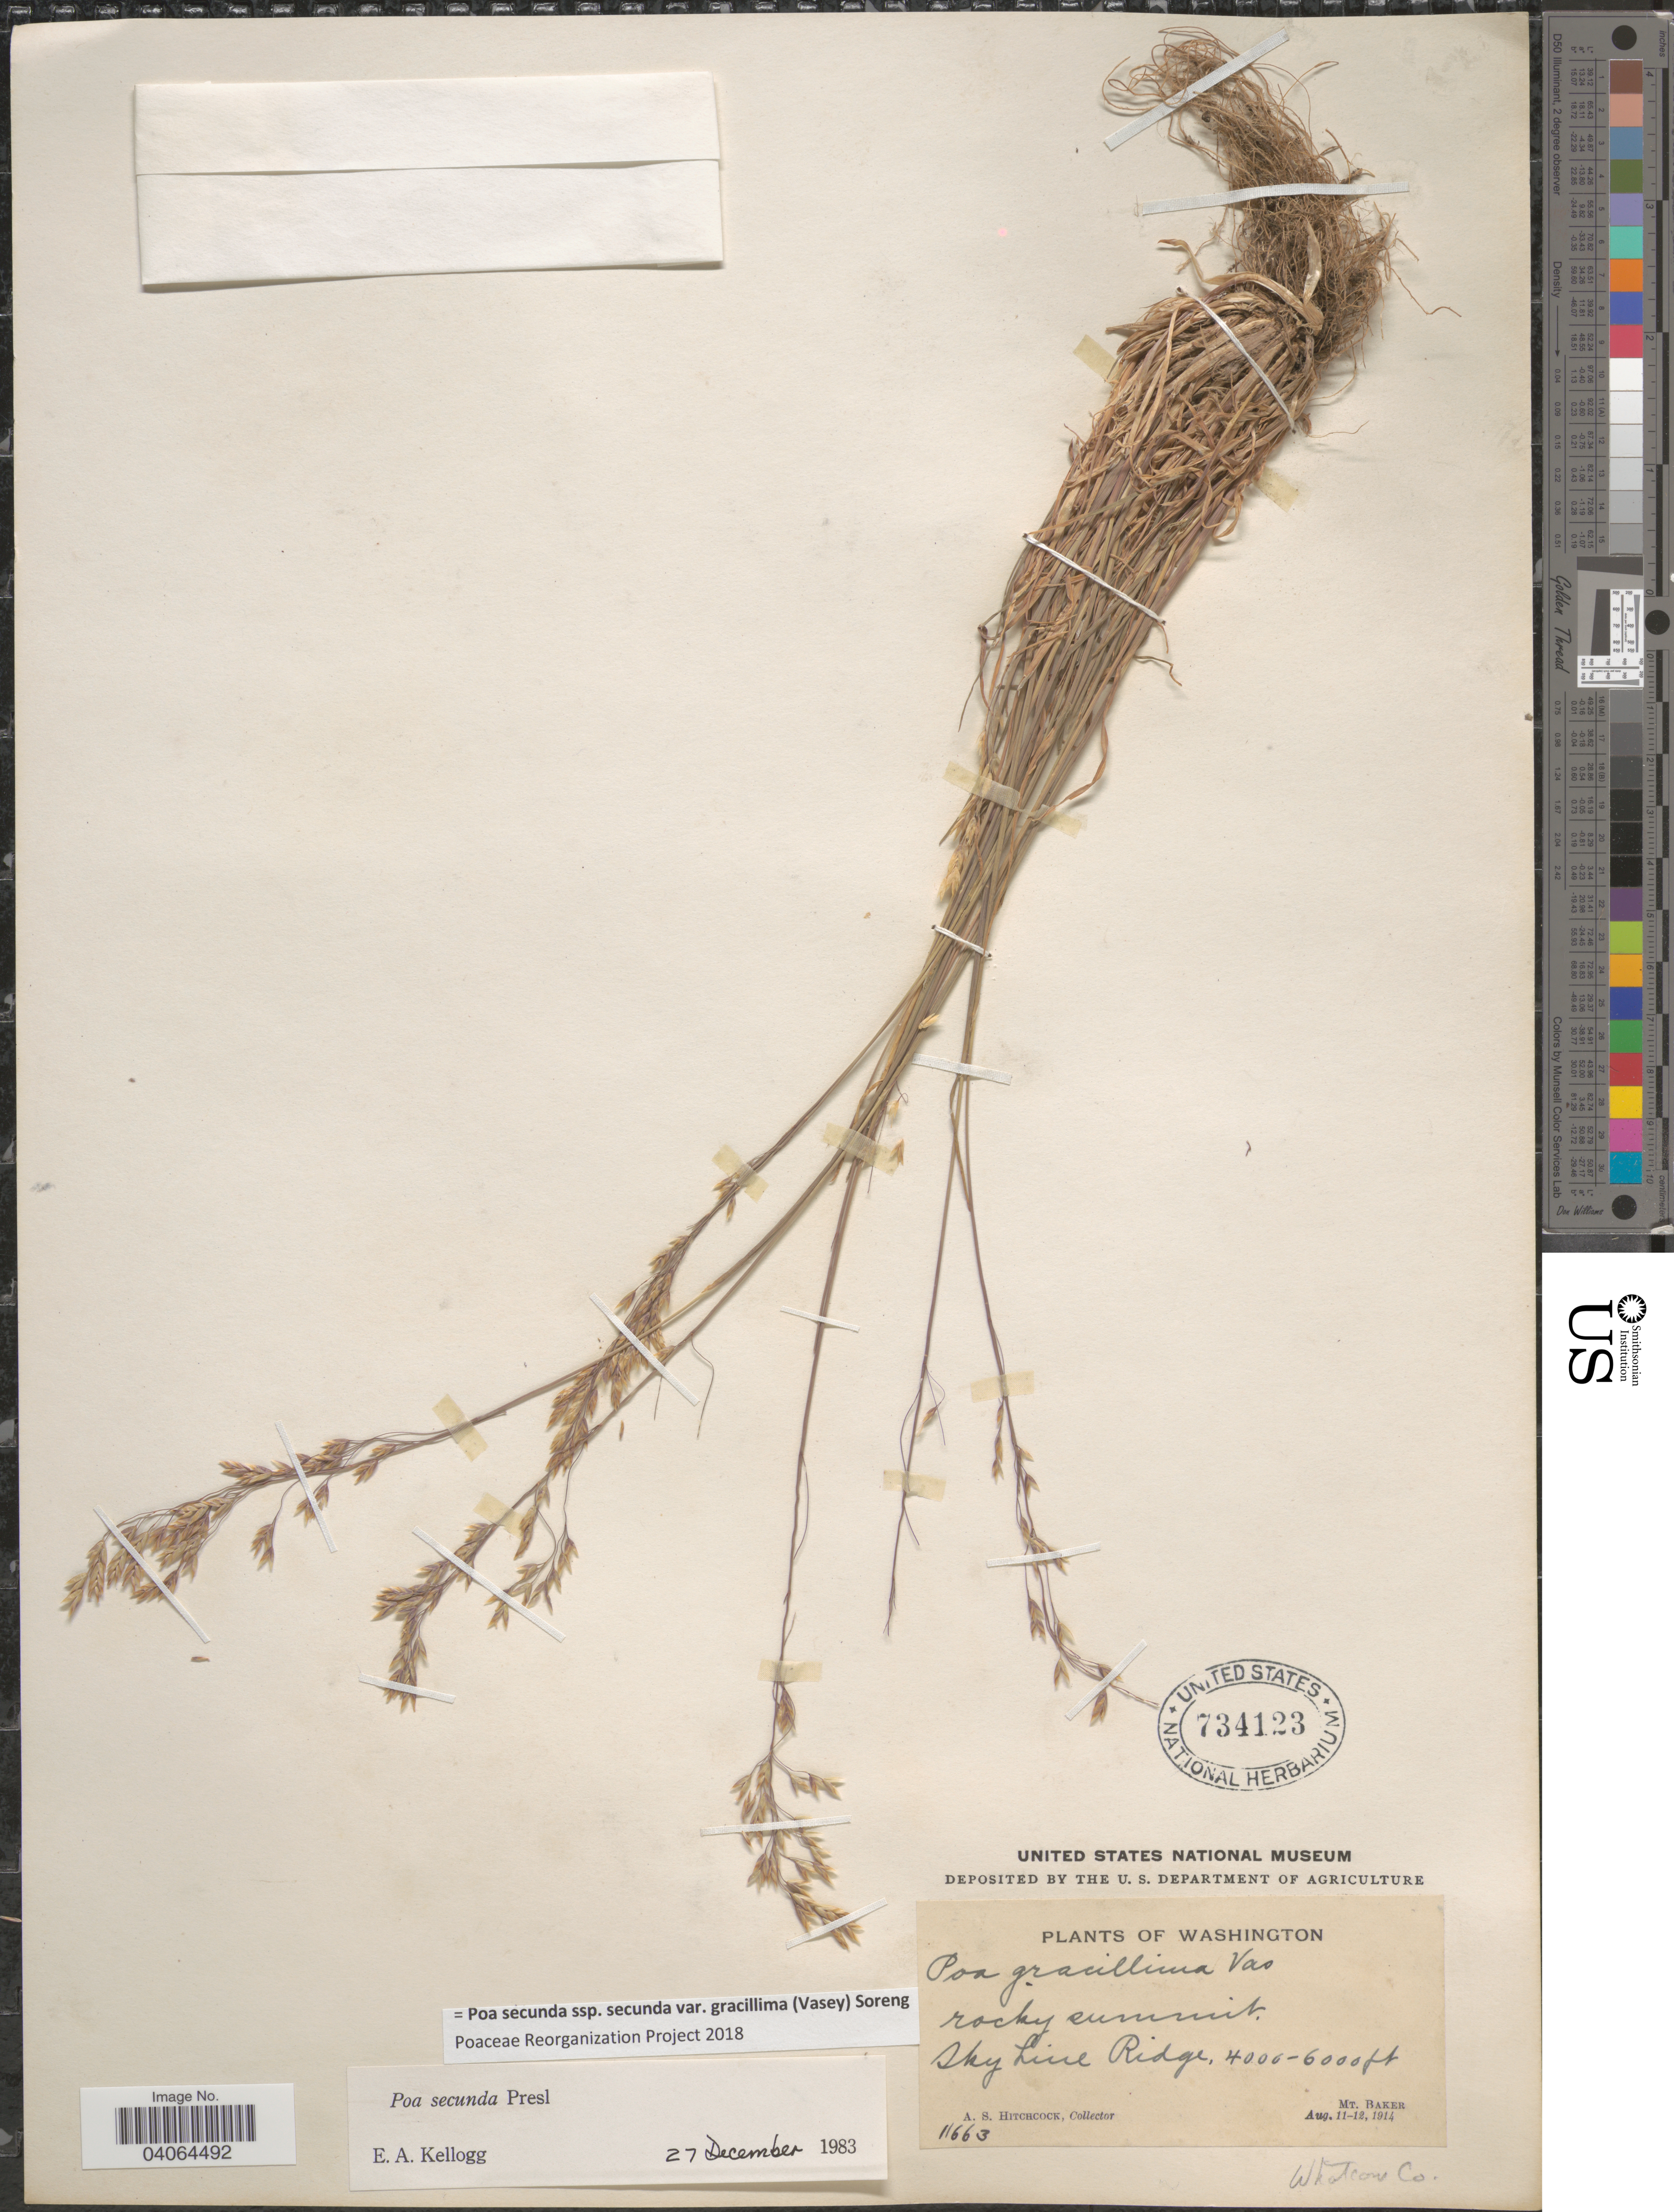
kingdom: Plantae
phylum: Tracheophyta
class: Liliopsida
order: Poales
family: Poaceae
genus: Poa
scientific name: Poa secunda subsp. secunda var. gracillima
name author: (Vasey) Soreng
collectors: A. S. Hitchcock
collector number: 11663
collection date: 1914-08-11/1914-08-12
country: United States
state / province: Washington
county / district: Whatcom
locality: Sky Line Ridge. Whatcom Co.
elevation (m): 1219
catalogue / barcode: US 734123